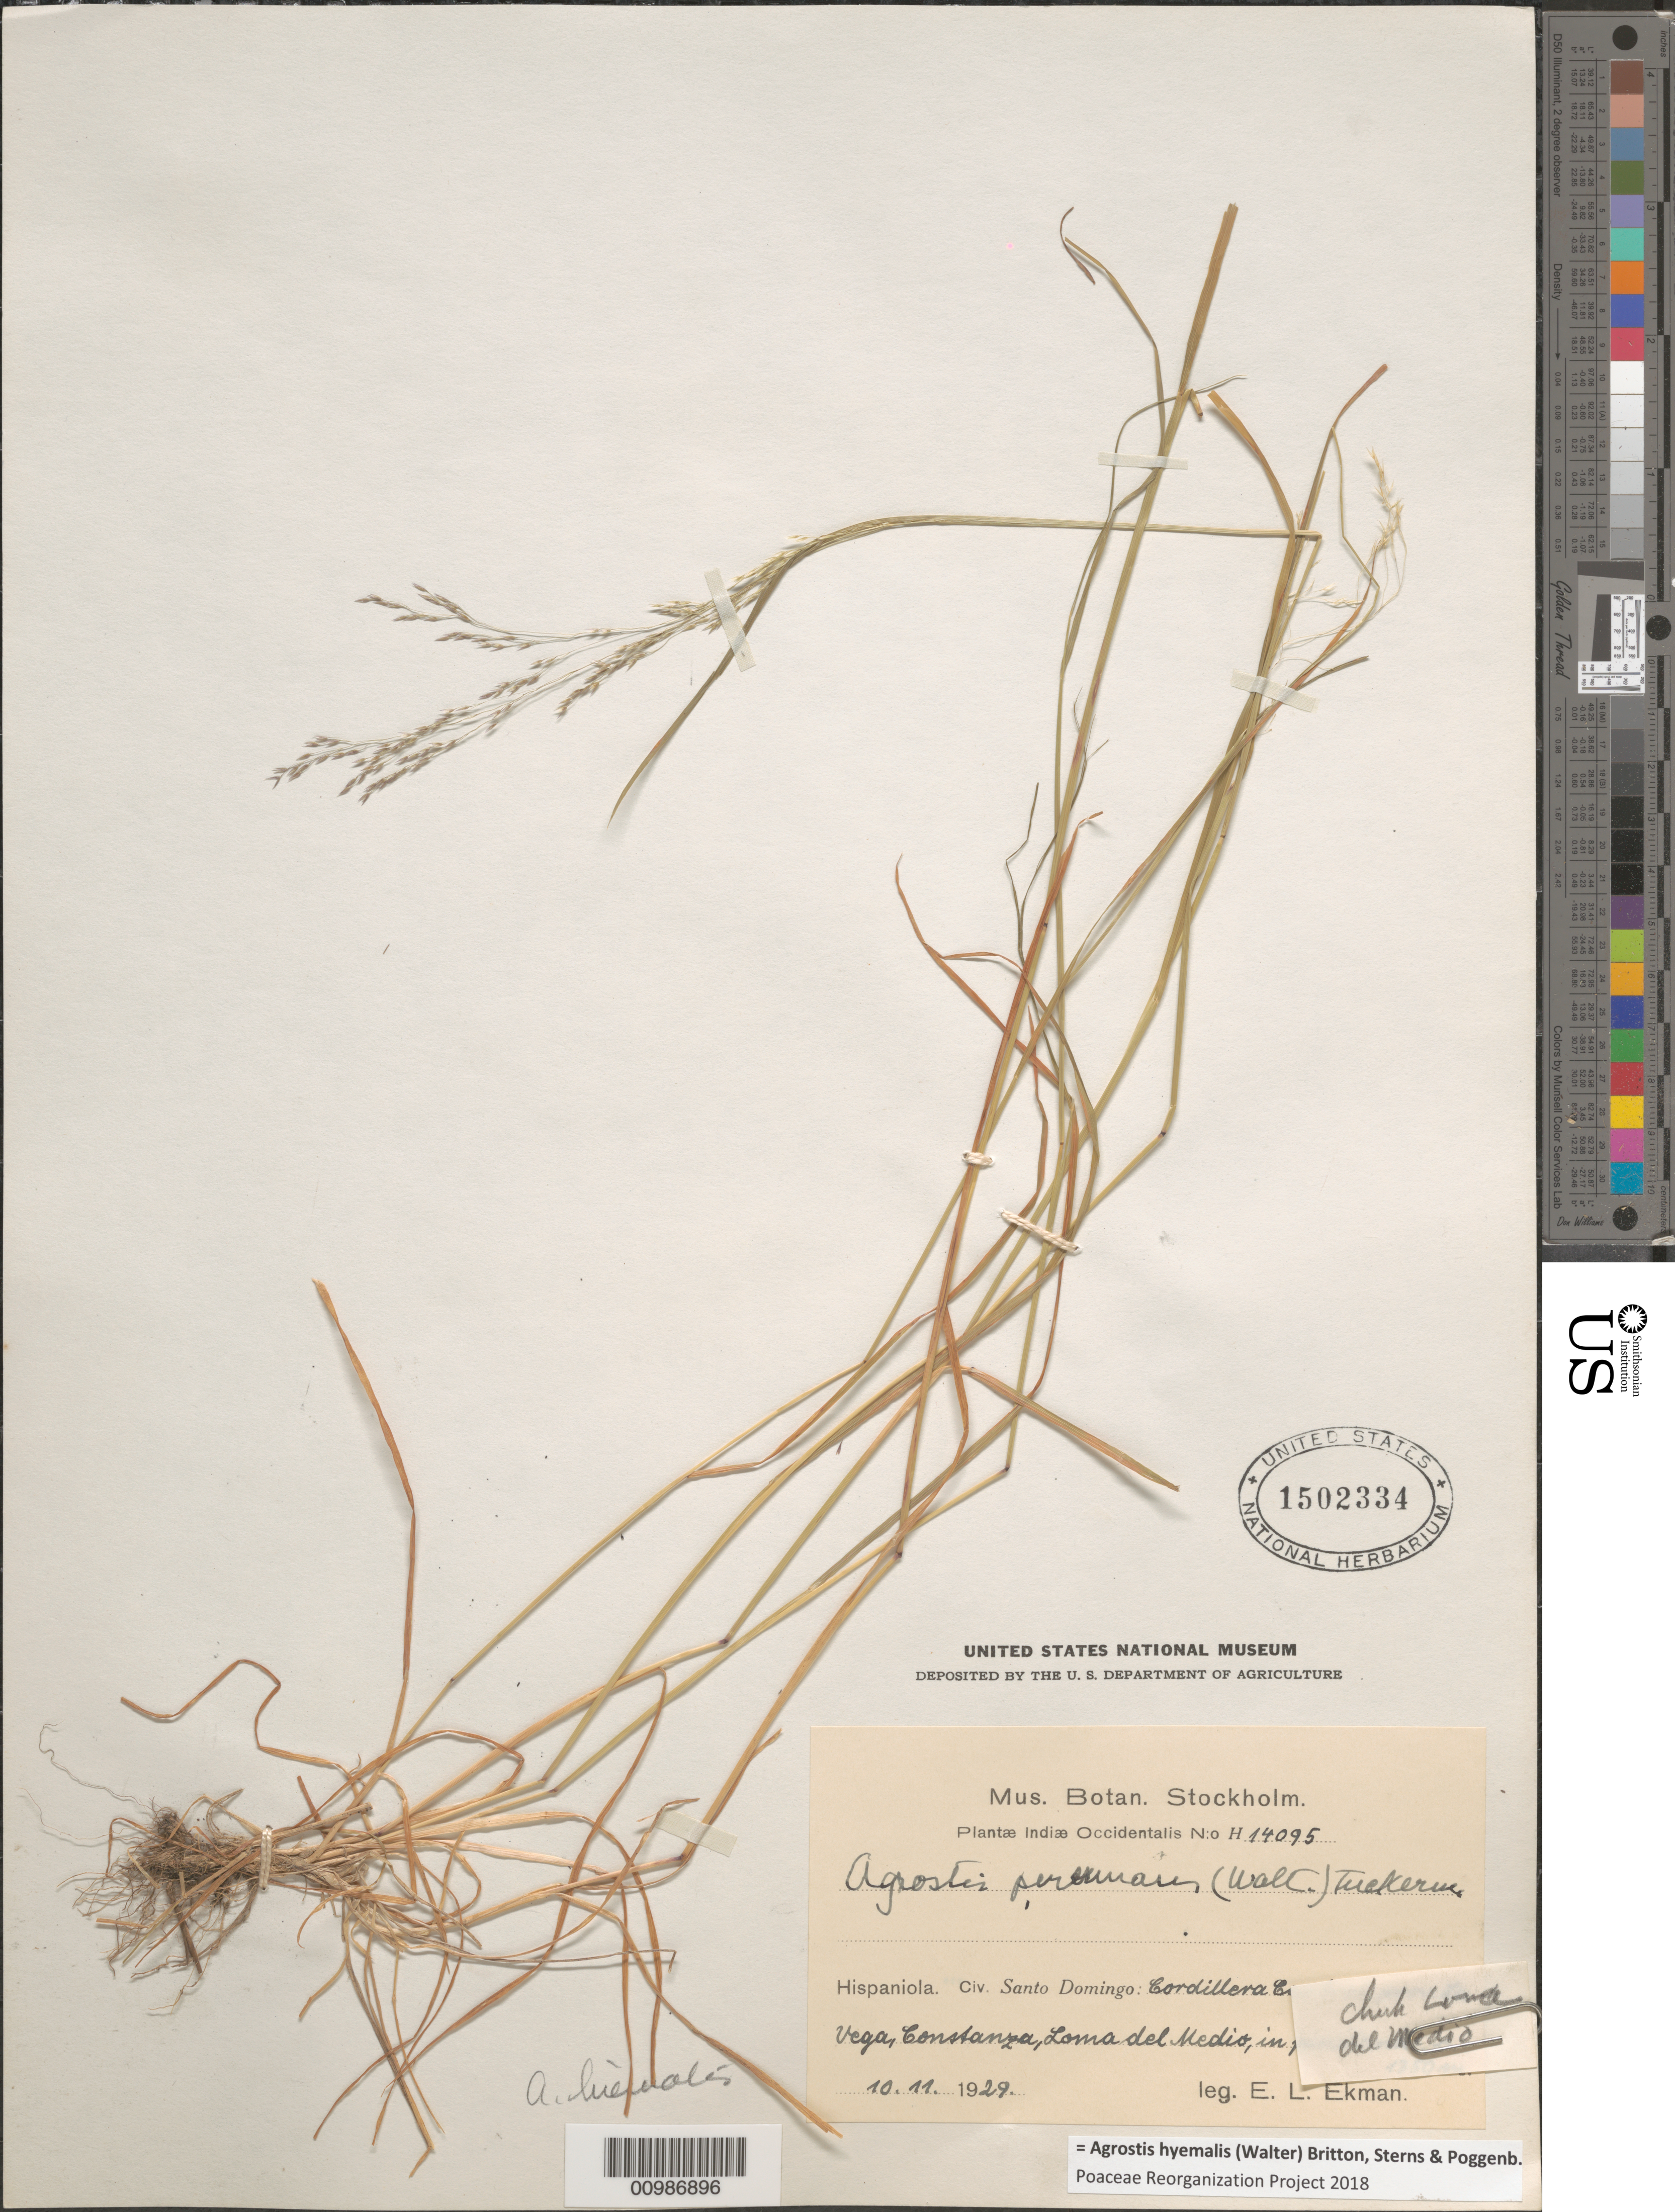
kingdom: Plantae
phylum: Tracheophyta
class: Liliopsida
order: Poales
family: Poaceae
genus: Agrostis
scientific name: Agrostis hyemalis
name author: (Walter) Britton et al.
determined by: Poaceae Reorganization Project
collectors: E. L. Ekman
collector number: H 14095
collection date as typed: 11 Oct 1929 or 10 Nov 1929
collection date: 1929-10-11 or 1929-11-10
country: Dominican Republic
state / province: La Vega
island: Hispaniola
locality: Cordillera Central, Constanza, Loma del Medio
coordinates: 0 N, 0 E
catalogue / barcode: US 1502334